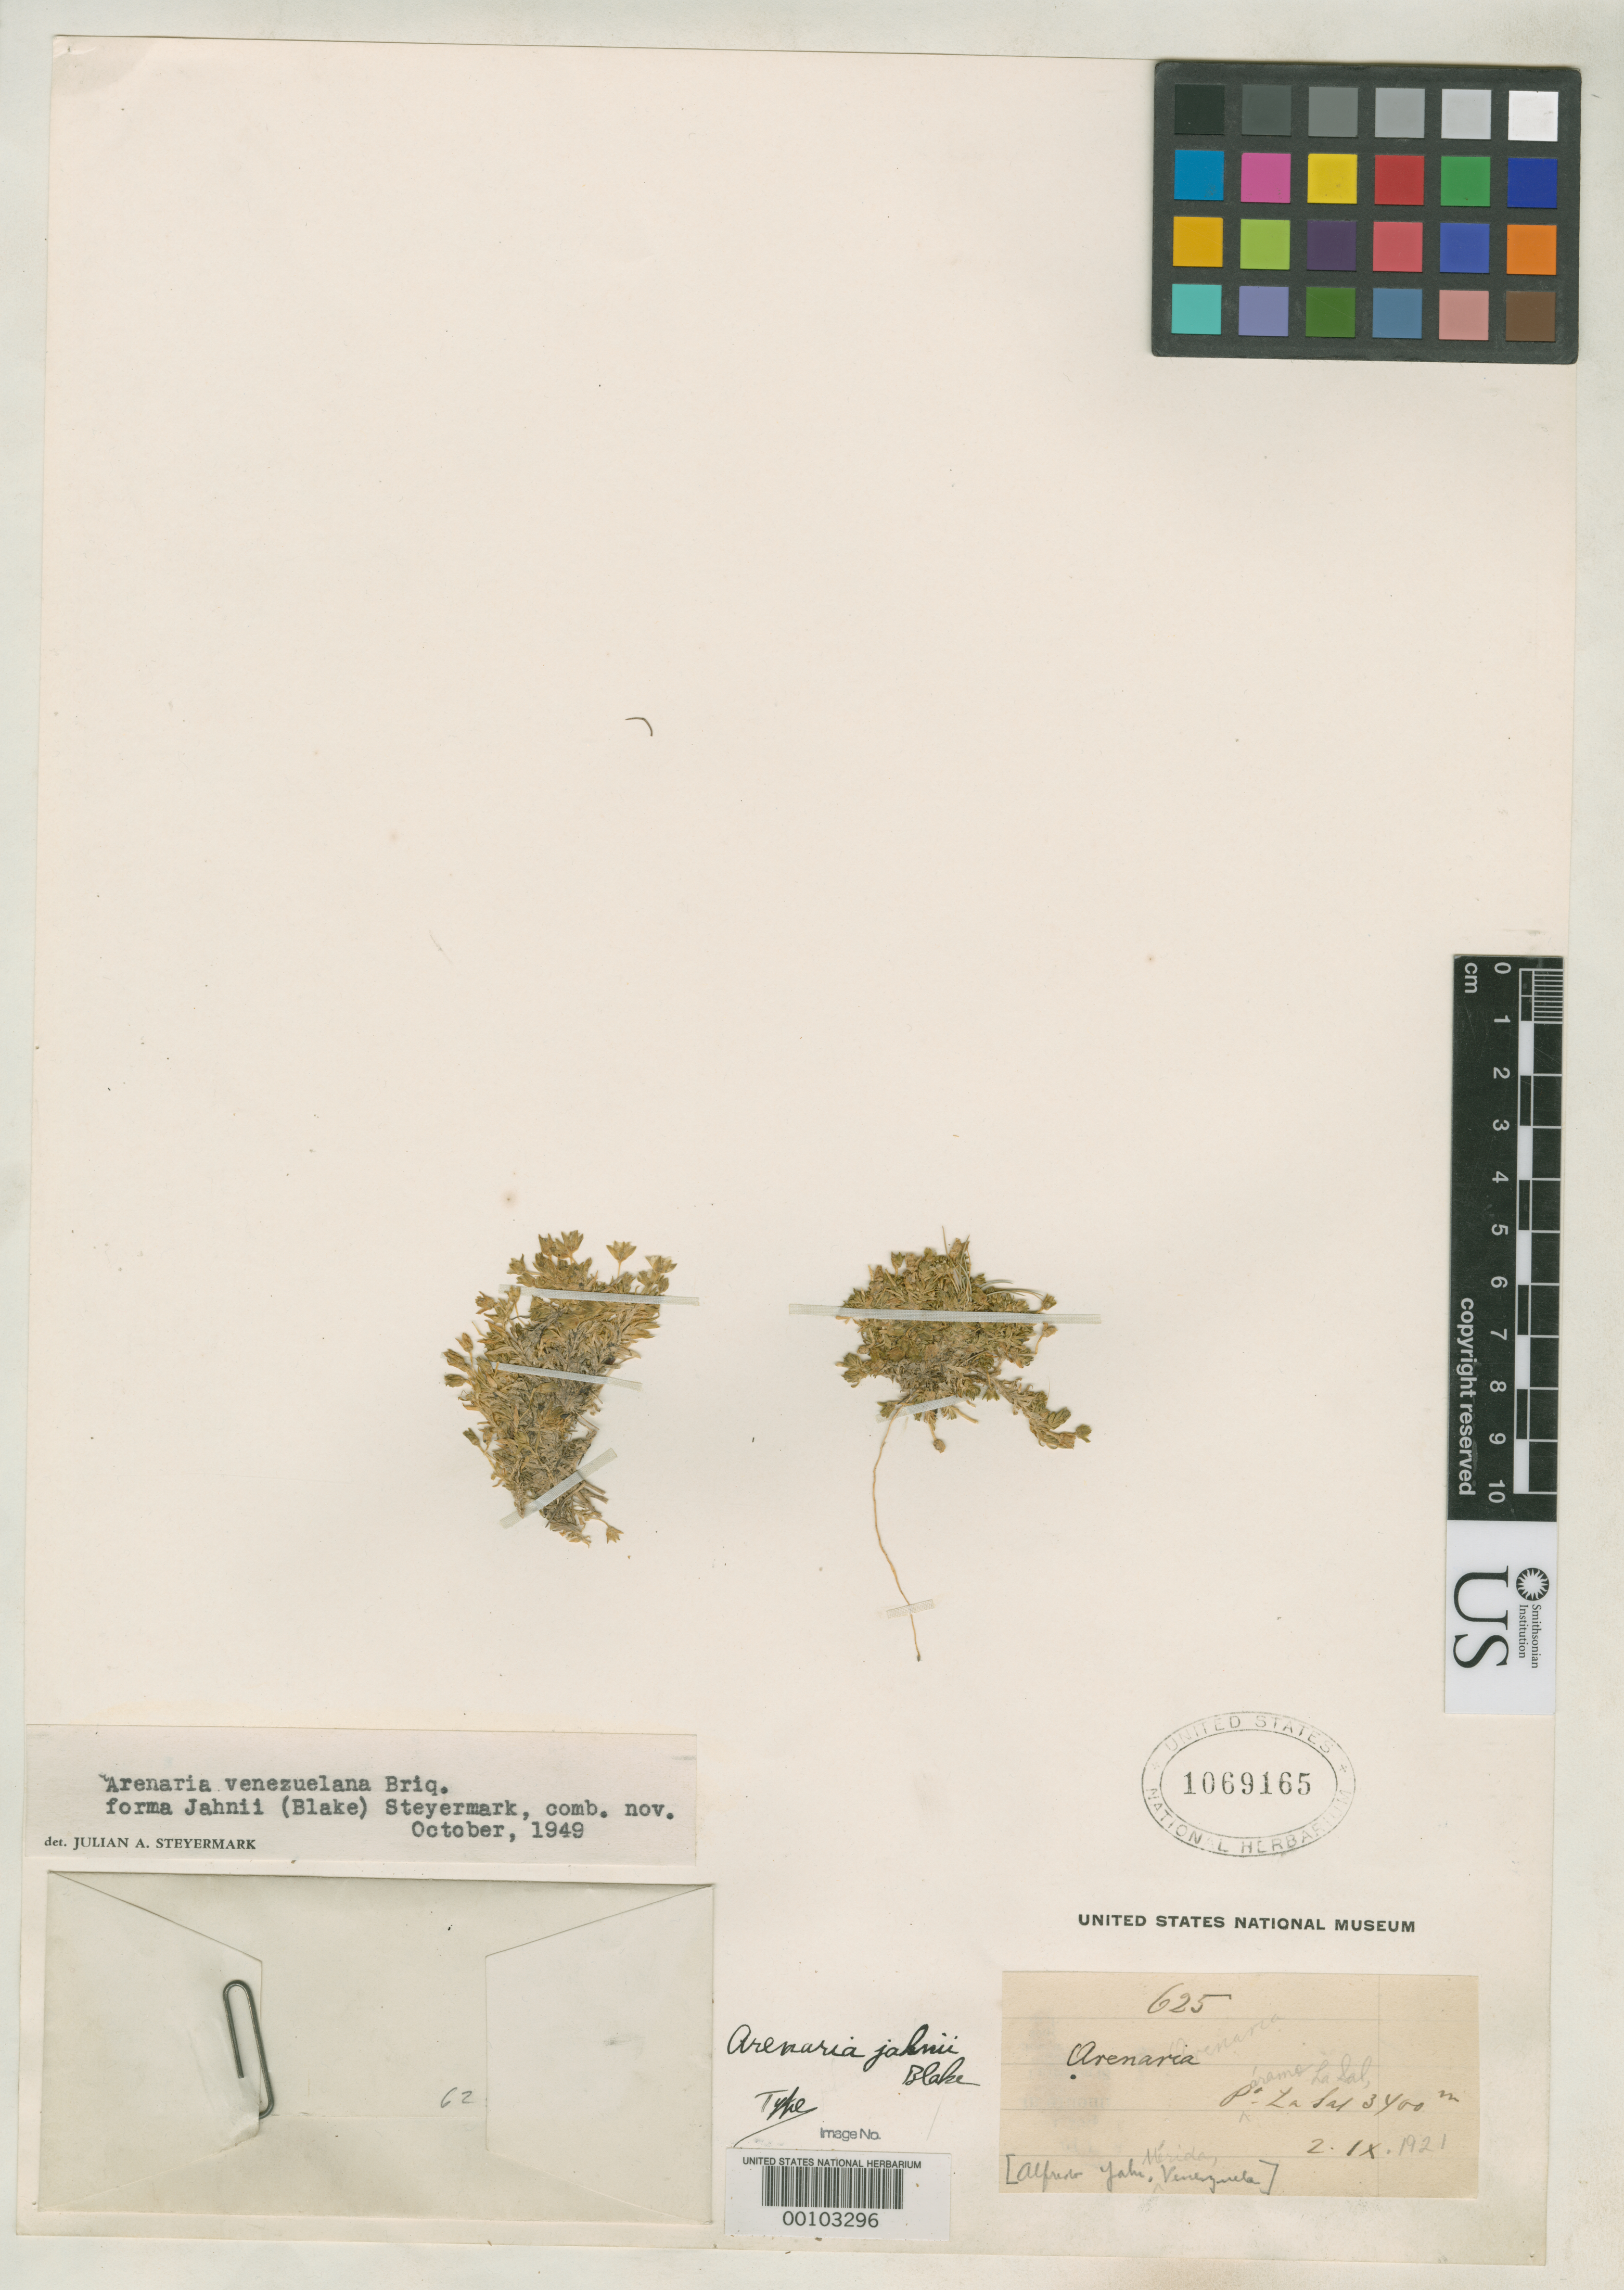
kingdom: Plantae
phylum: Tracheophyta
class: Magnoliopsida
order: Caryophyllales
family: Caryophyllaceae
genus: Arenaria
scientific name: Arenaria jahnii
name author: S.F. Blake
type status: Holotype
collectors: A. Jahn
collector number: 625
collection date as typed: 02 Sep 1921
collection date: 1921-09-02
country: Venezuela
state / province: Mérida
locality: Paramo de la Sal.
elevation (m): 3400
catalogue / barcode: US 1069165